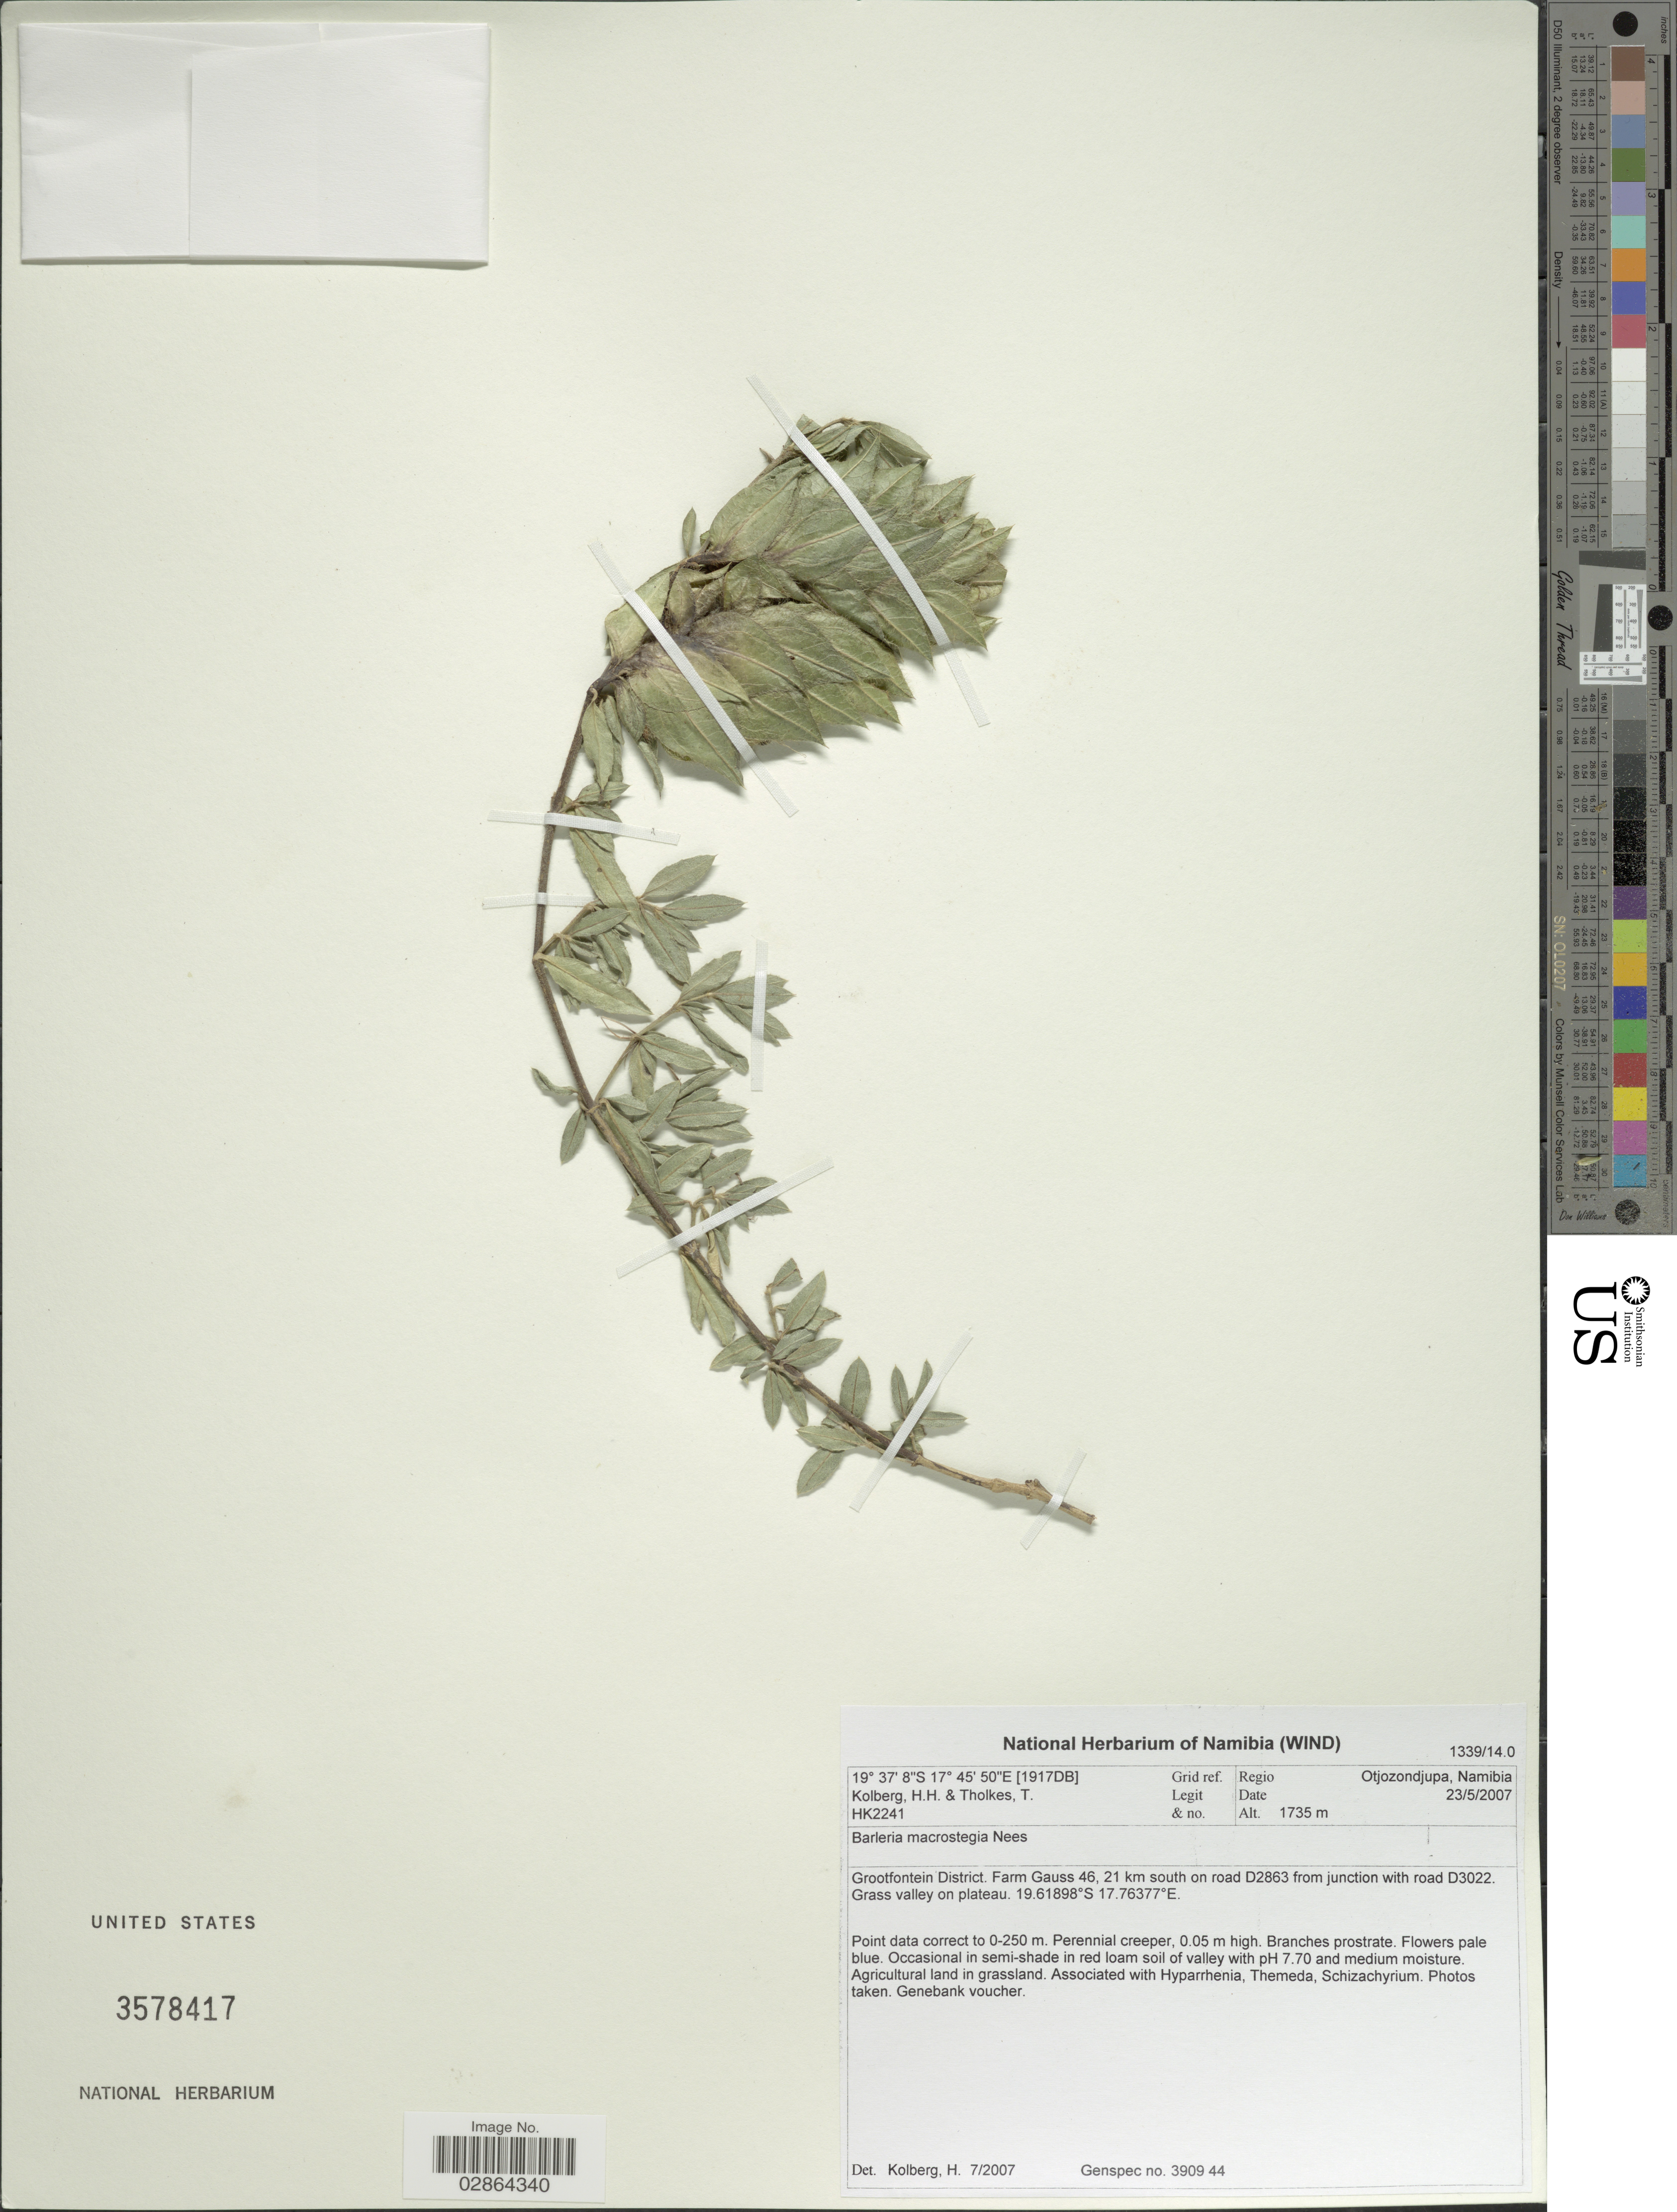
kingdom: Plantae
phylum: Tracheophyta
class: Magnoliopsida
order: Lamiales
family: Acanthaceae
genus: Barleria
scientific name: Barleria macrostegia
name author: Nees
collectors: H. H. Kolberg & T. Tholkes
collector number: HK2241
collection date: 2007-05-23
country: Namibia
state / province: Otjozondjupa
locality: Regio Otjozondjupa, Namibia. Grootfontein District. Farm Gauss 46, 21 km south on road D2863 from junction road D3022. Grass valley on plateau.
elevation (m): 1735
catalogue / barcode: US 3578417